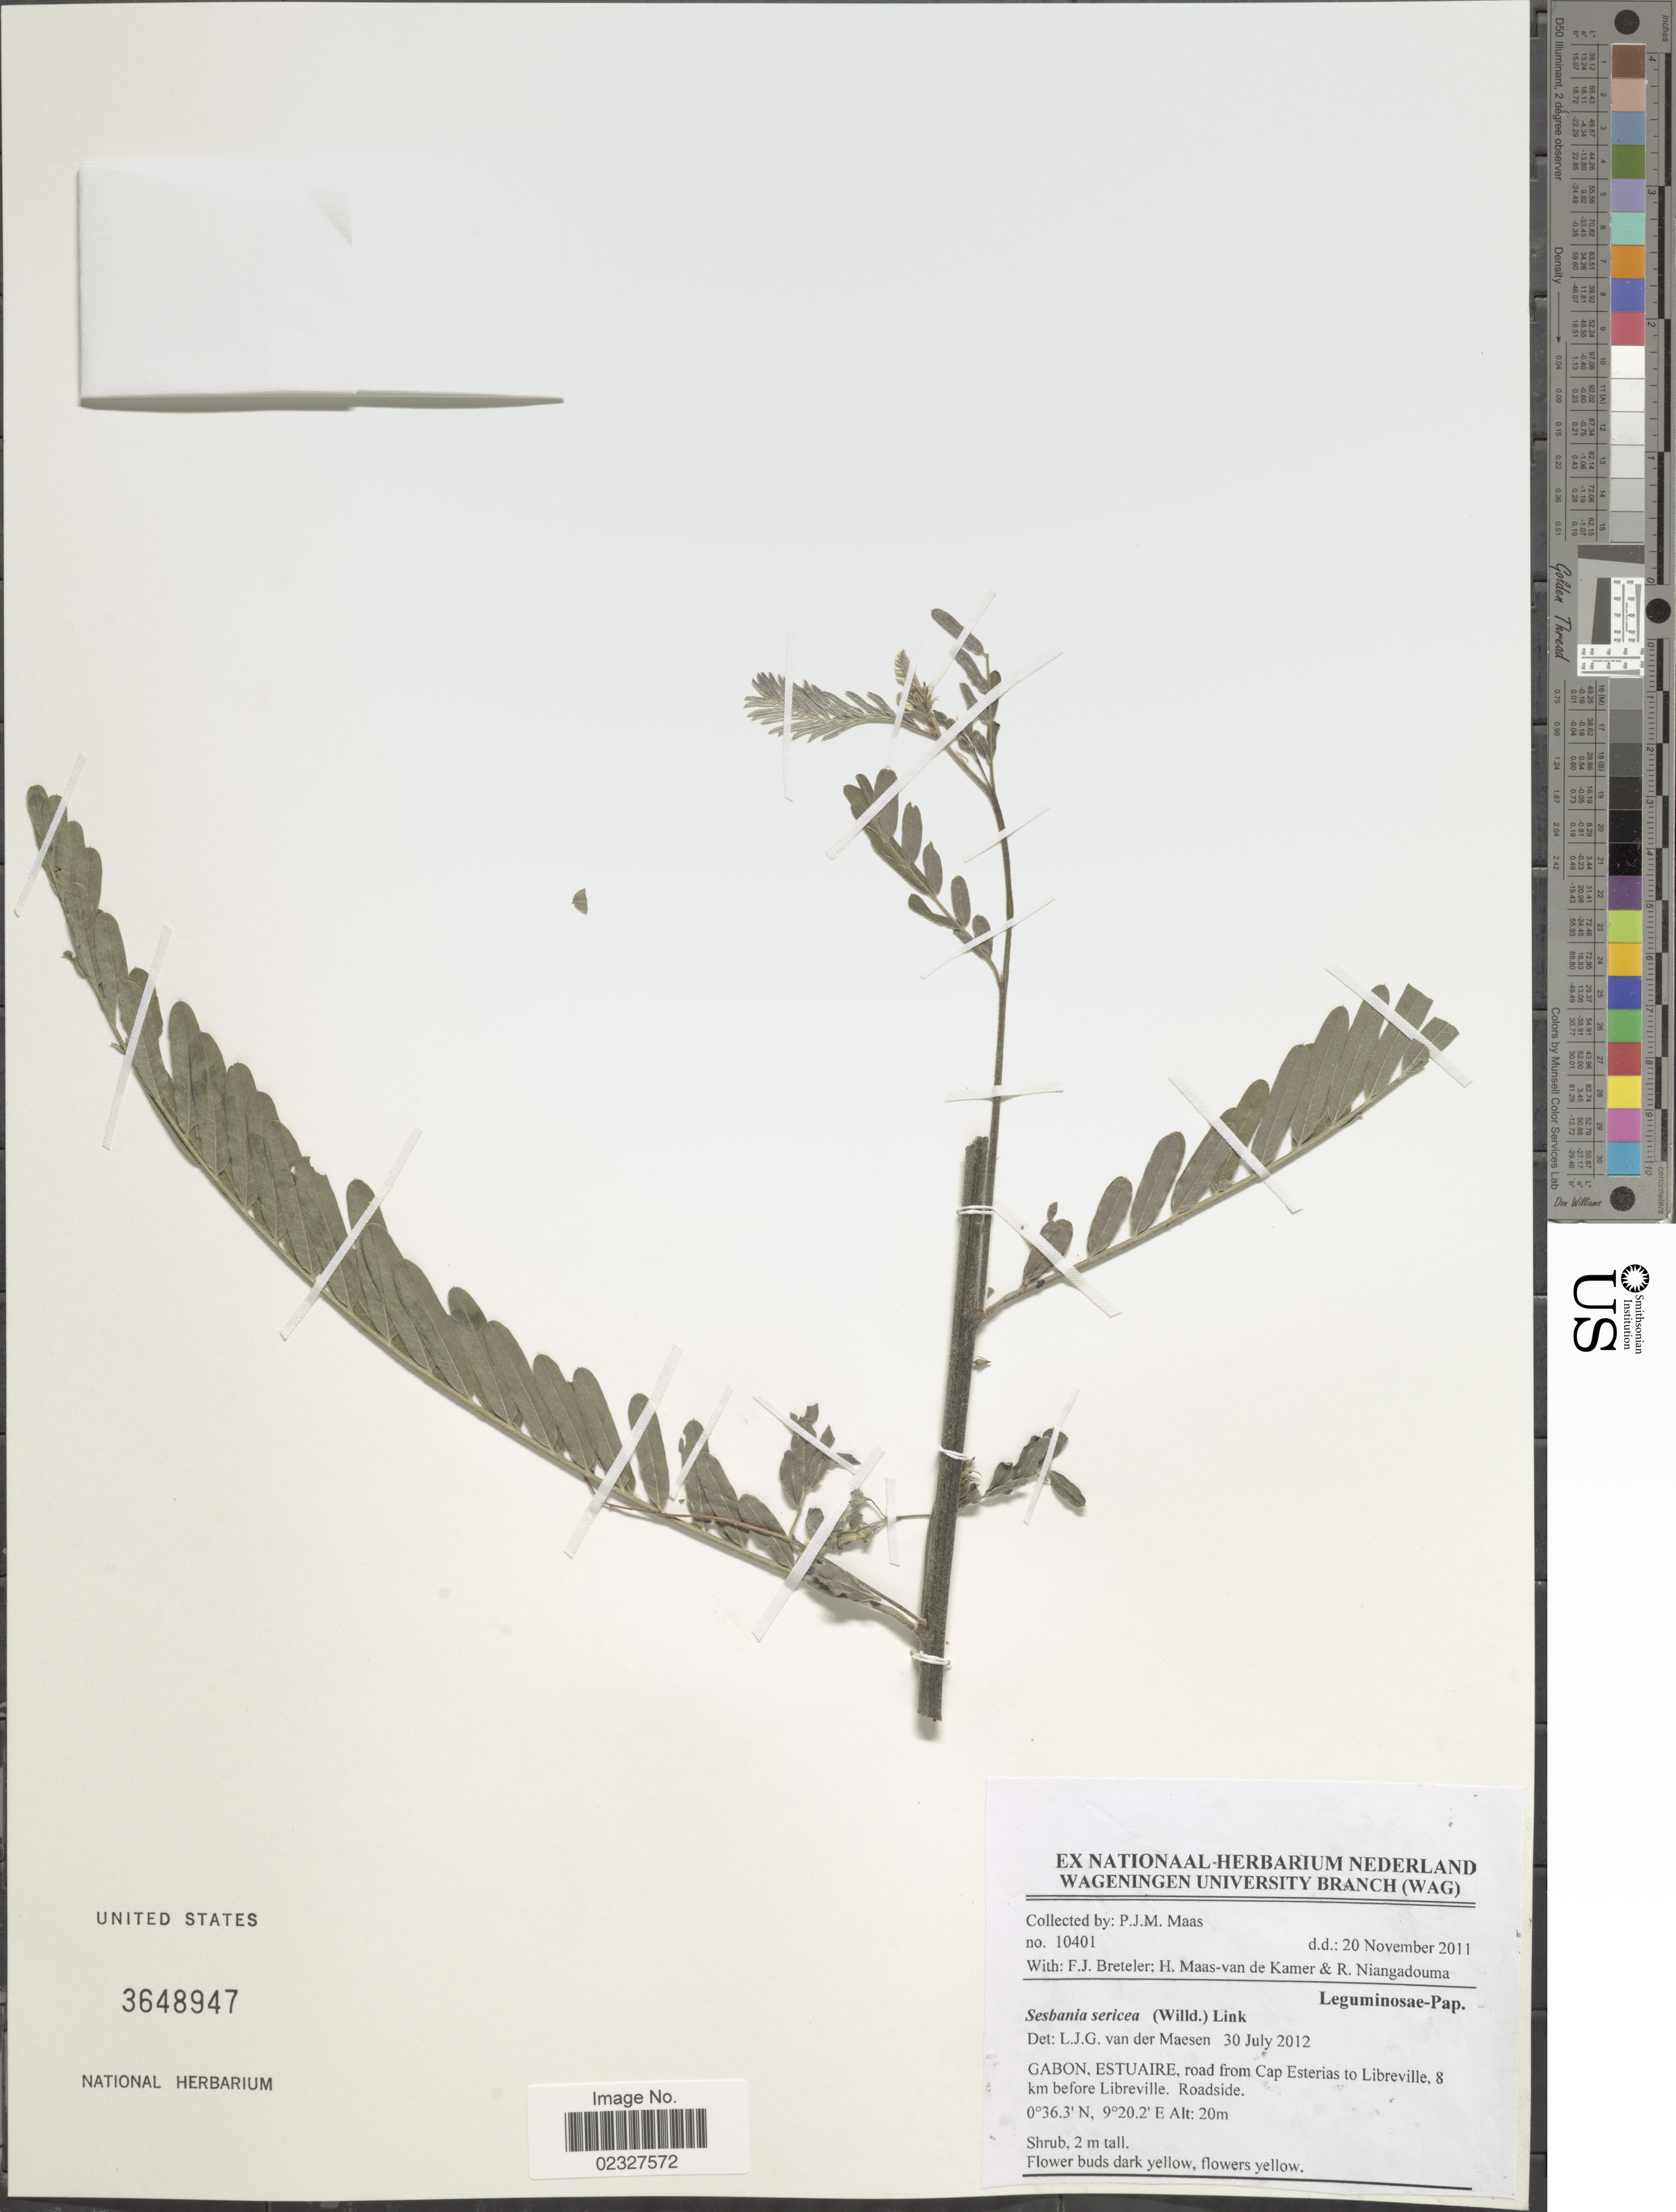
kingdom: Plantae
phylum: Tracheophyta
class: Magnoliopsida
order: Fabales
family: Fabaceae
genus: Sesbania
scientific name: Sesbania sericea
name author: (Willd.) Link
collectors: P. Maas, F. J. Breteler, H. Maas van de Kamer & R. Niangadouma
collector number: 10401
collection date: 2011-11-20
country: Gabon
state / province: Estuaire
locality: Road from Cap Esterias to Libreville, 8 km before Libreville, roadside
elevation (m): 20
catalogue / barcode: US 3648947